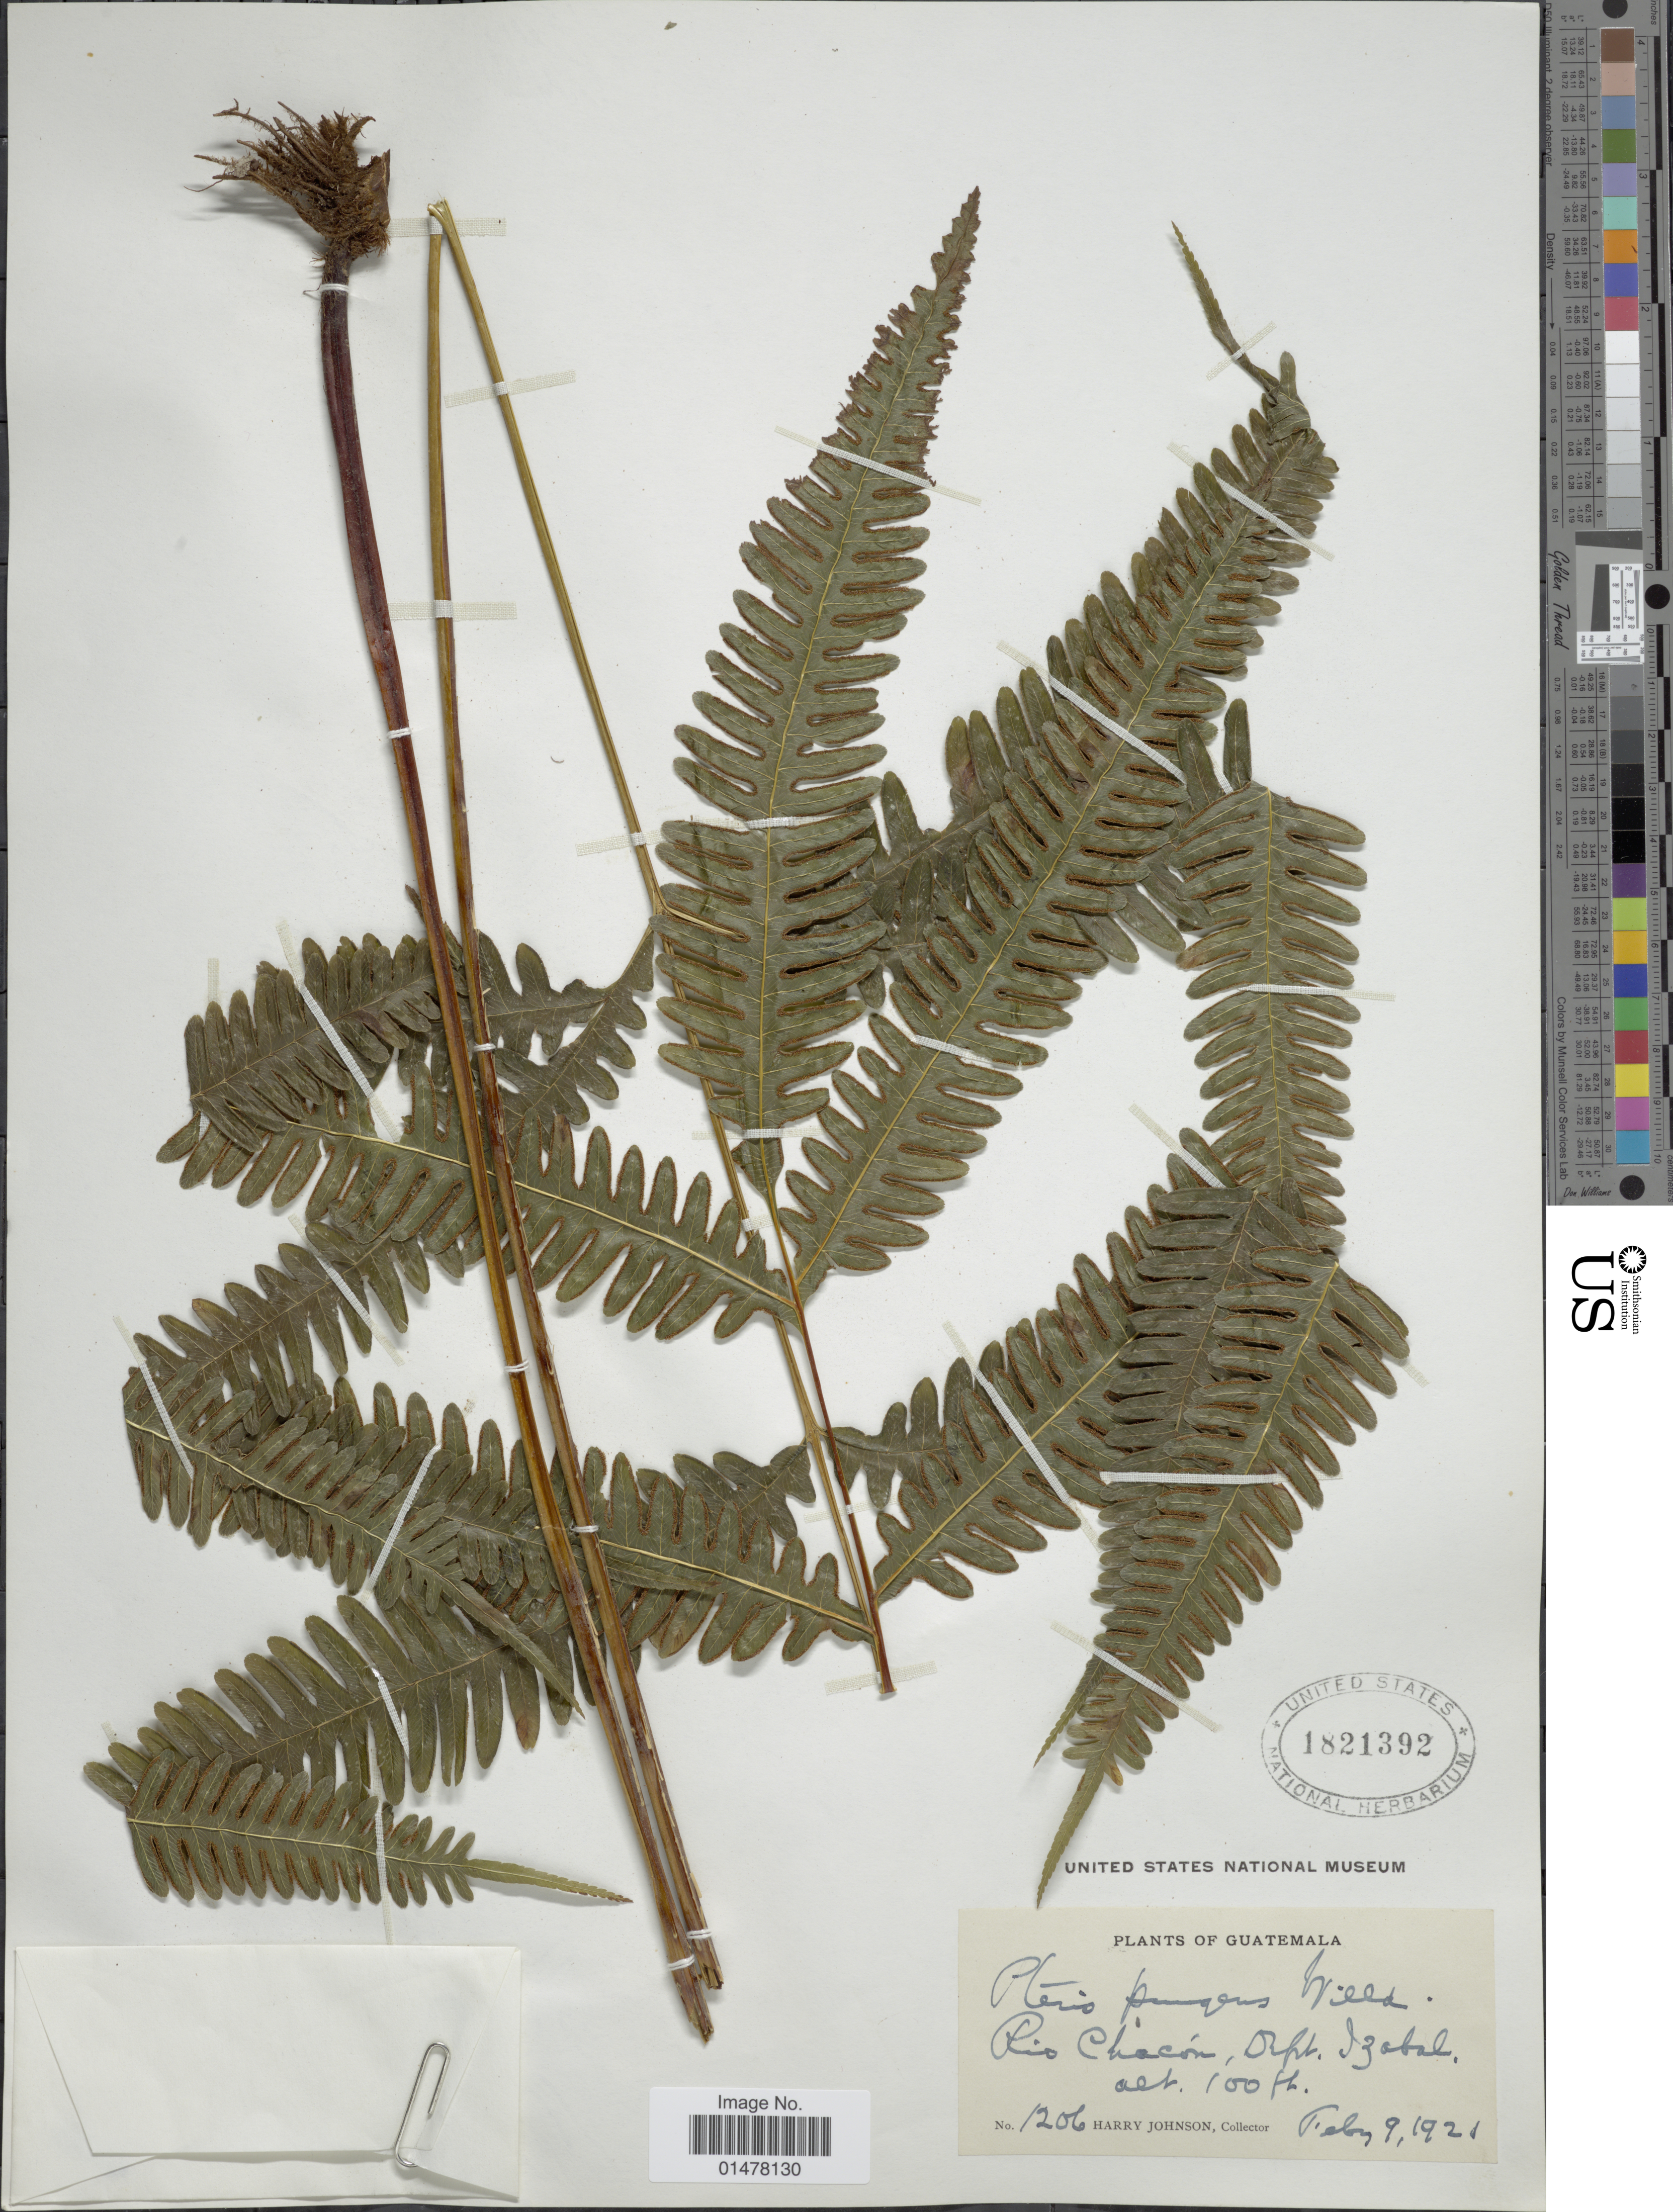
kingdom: Plantae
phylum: Tracheophyta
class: Polypodiopsida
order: Polypodiales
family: Pteridaceae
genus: Pteris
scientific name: Pteris pungens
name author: Willd.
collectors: H. Johnson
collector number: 1206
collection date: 1921-02-09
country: Guatemala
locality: Plants of Guatemala, Rio Chacon, dept. Izabal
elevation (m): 30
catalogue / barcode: US 1821392